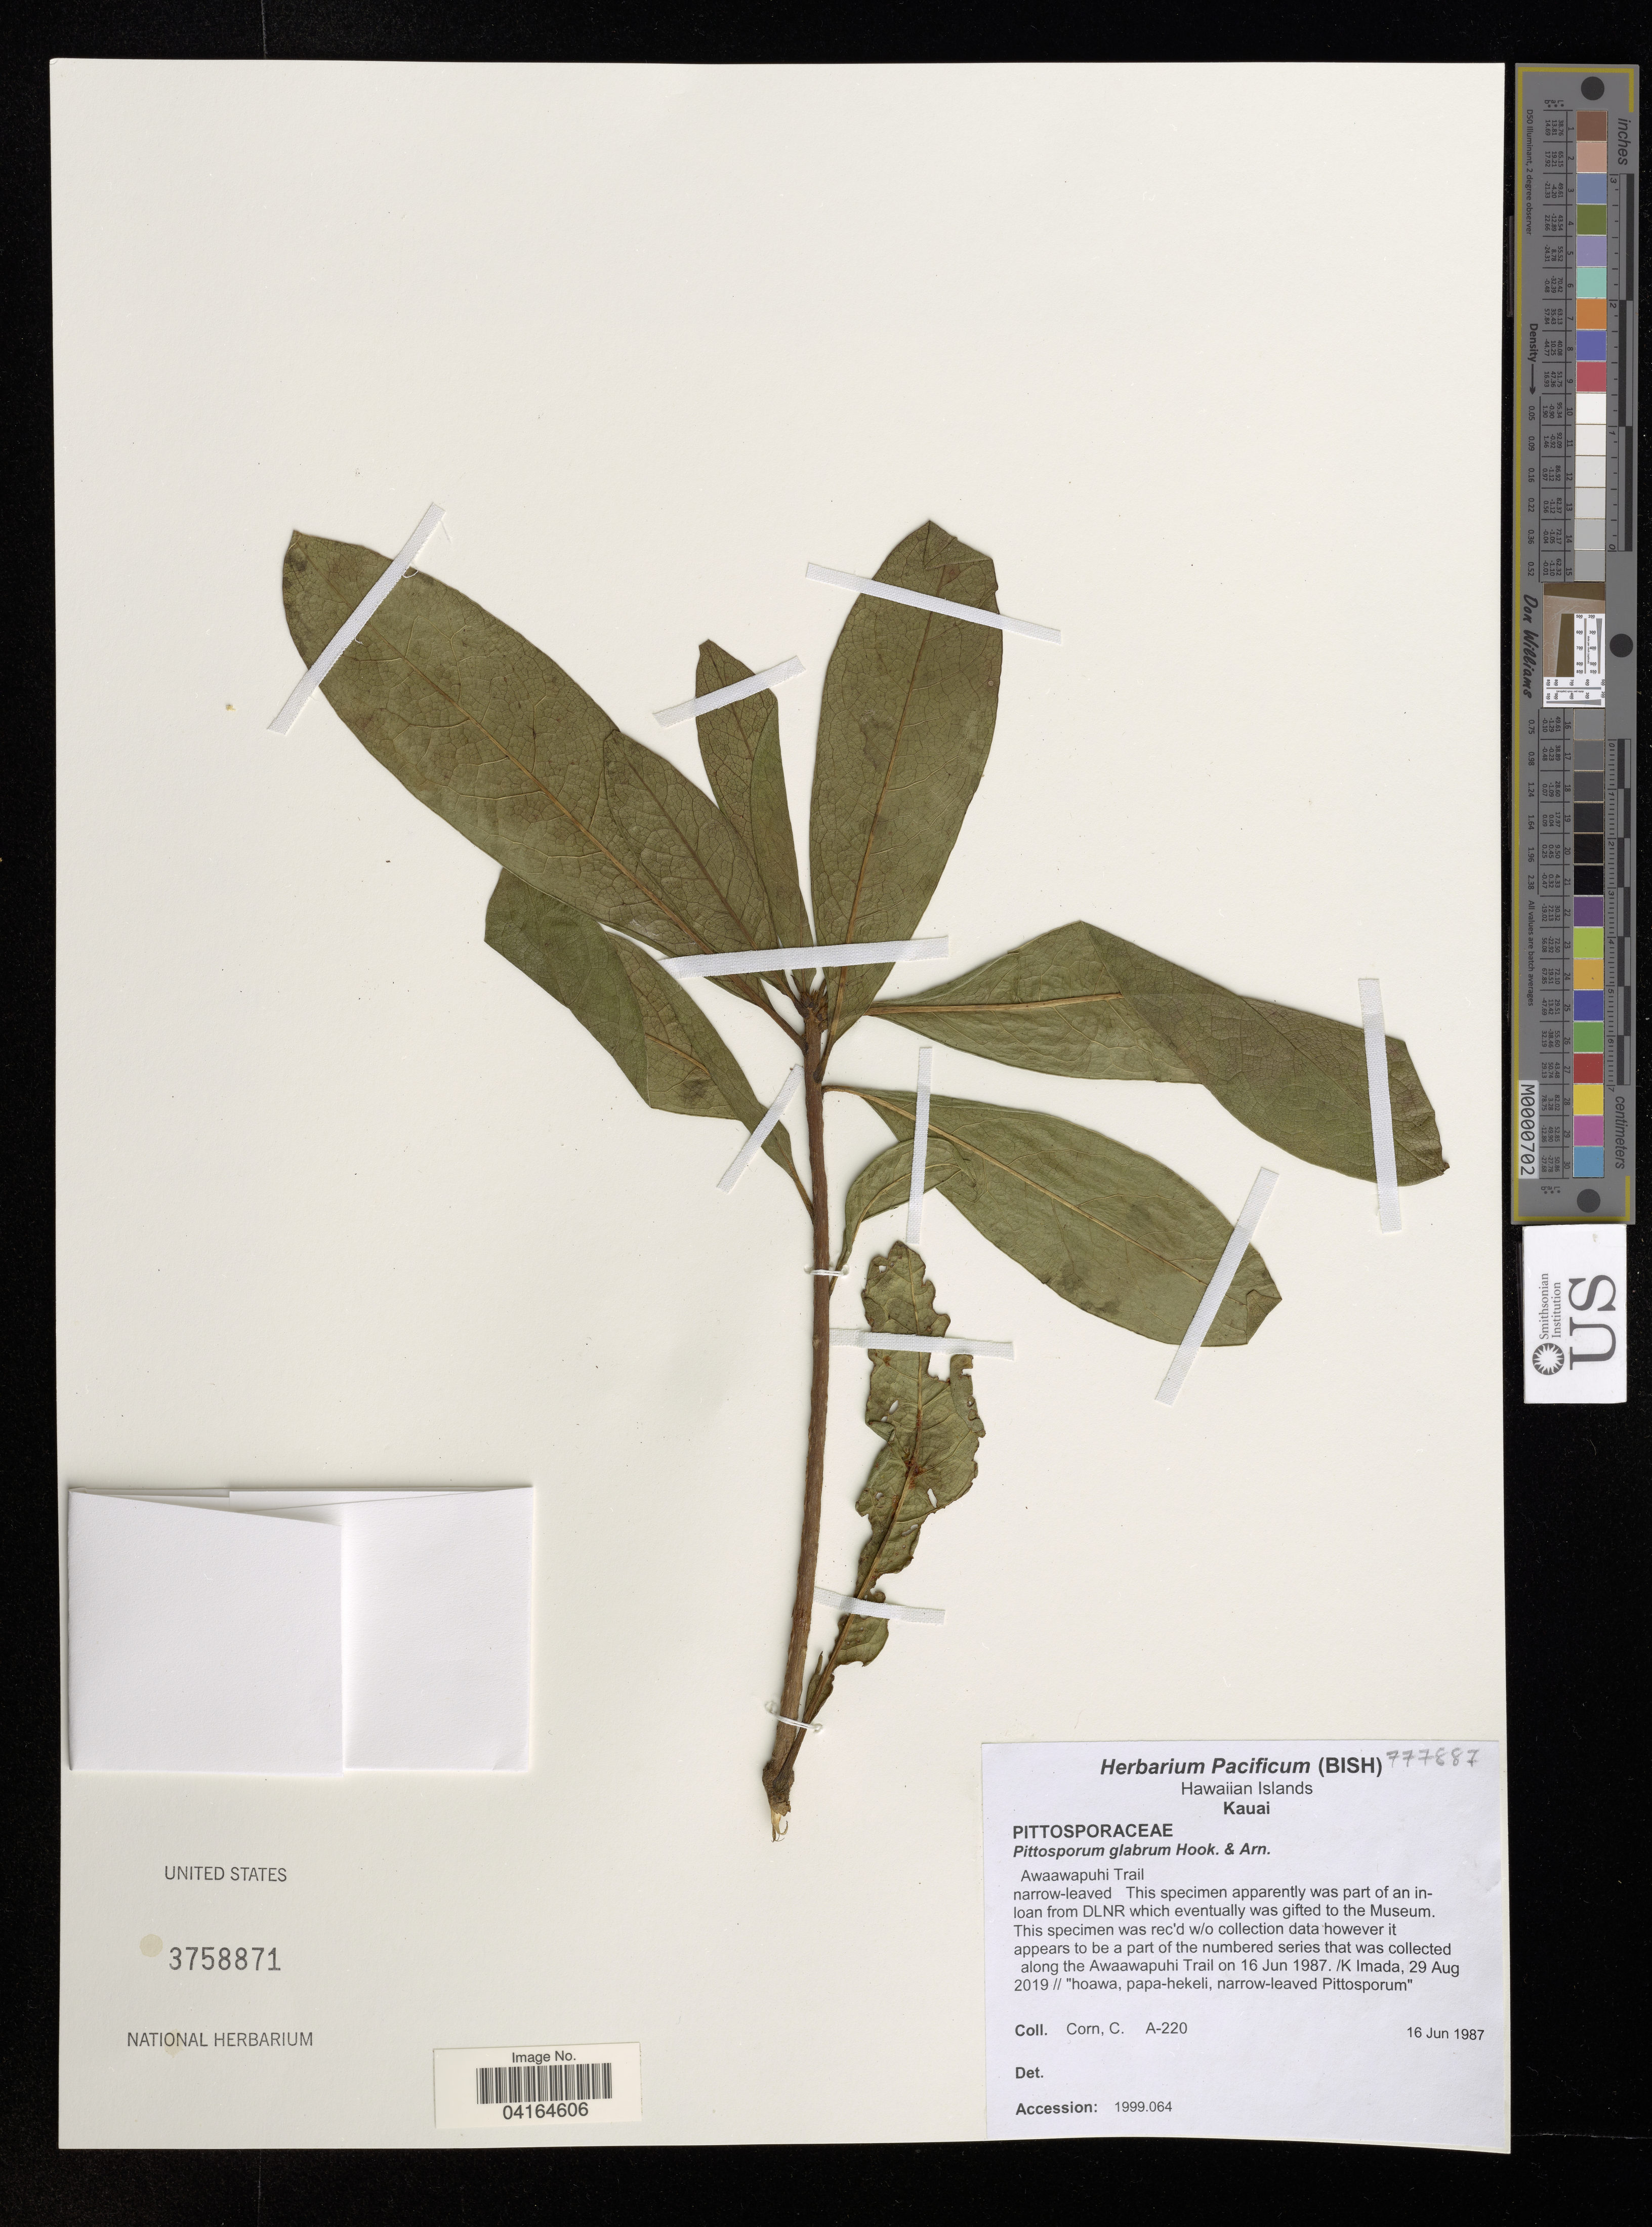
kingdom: Plantae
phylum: Tracheophyta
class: Magnoliopsida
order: Apiales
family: Pittosporaceae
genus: Pittosporum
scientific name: Pittosporum glabrum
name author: Hook. & Arn.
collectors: C. Corn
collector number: A-220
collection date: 1987-06-16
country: United States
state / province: Hawaii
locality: Kauai.? Awaawapuhi Trail.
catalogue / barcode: US 3758871